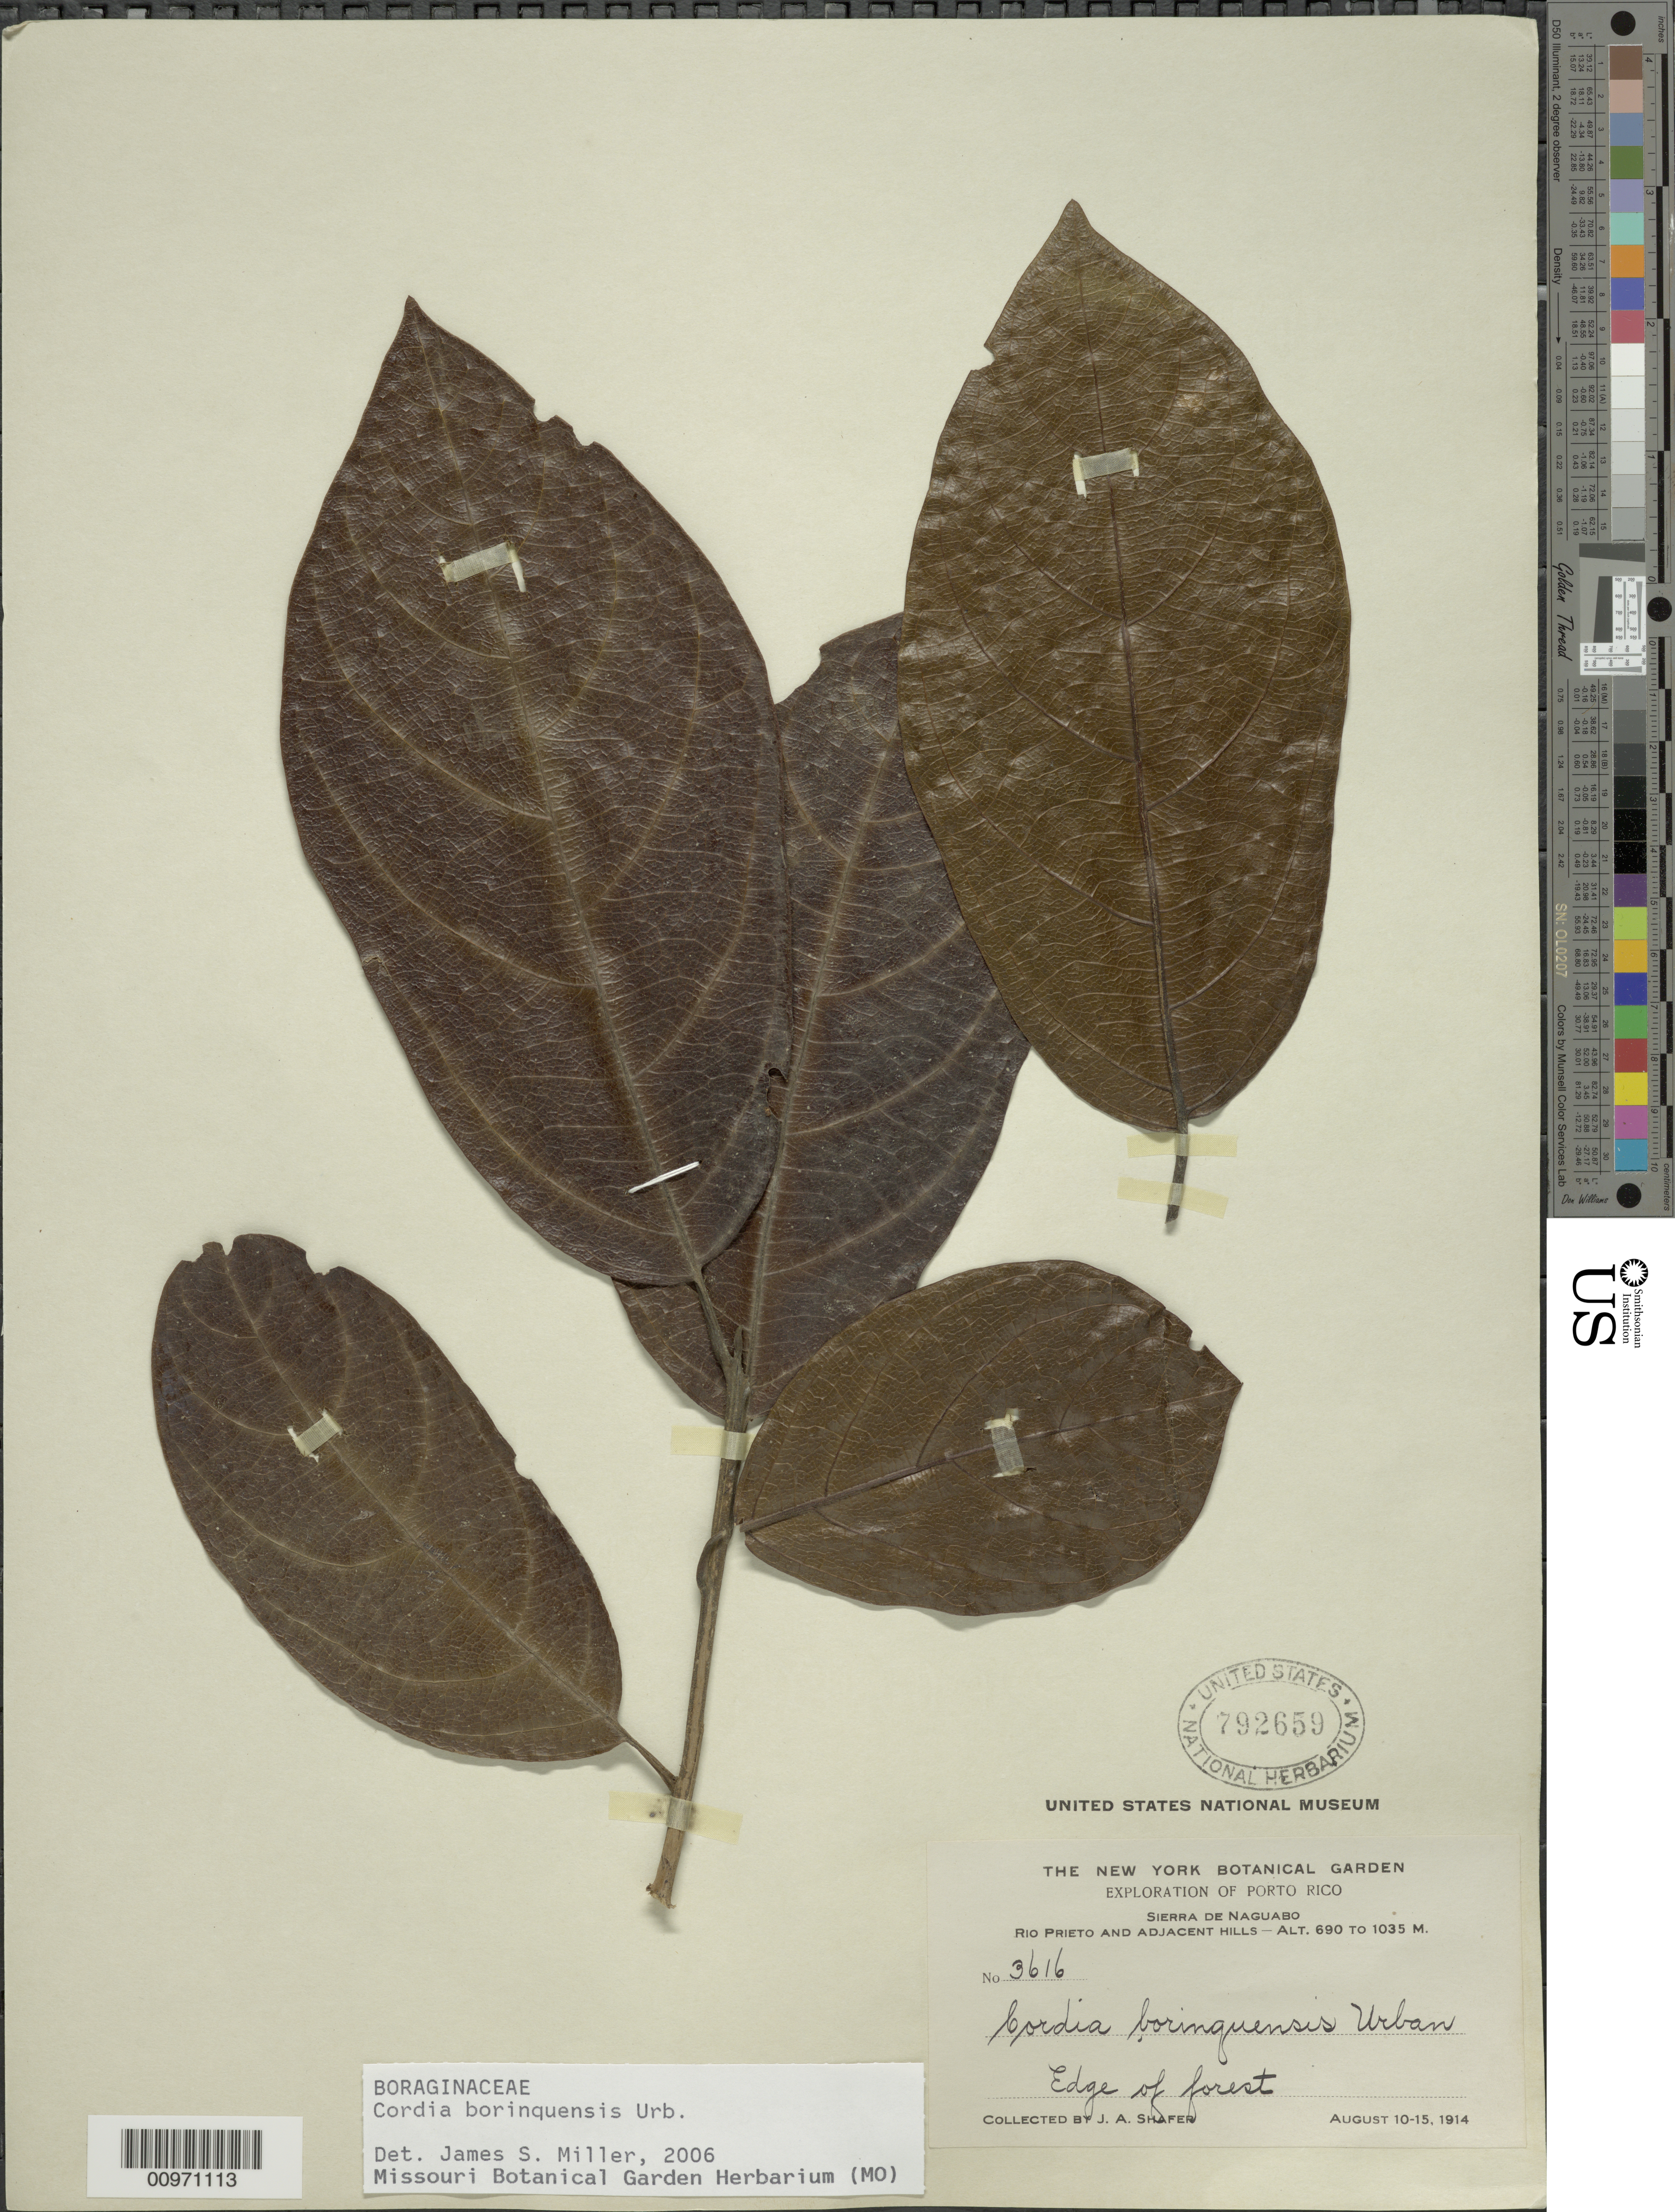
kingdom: Plantae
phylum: Tracheophyta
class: Magnoliopsida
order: Boraginales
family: Cordiaceae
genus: Cordia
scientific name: Cordia borinquensis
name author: Urb.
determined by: Miller, James S., (MO), Missouri Botanical Garden (UNITED STATES)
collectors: J. A. Shafer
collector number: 3616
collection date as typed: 10 Aug 1914 to 15 Aug 1914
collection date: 1914-08-10/1914-08-15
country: Puerto Rico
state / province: Naguabo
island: Puerto Rico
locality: Sierra de Naguabo, Rio Prieto and adjacent hills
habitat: Edge of forest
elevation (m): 690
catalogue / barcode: US 792659